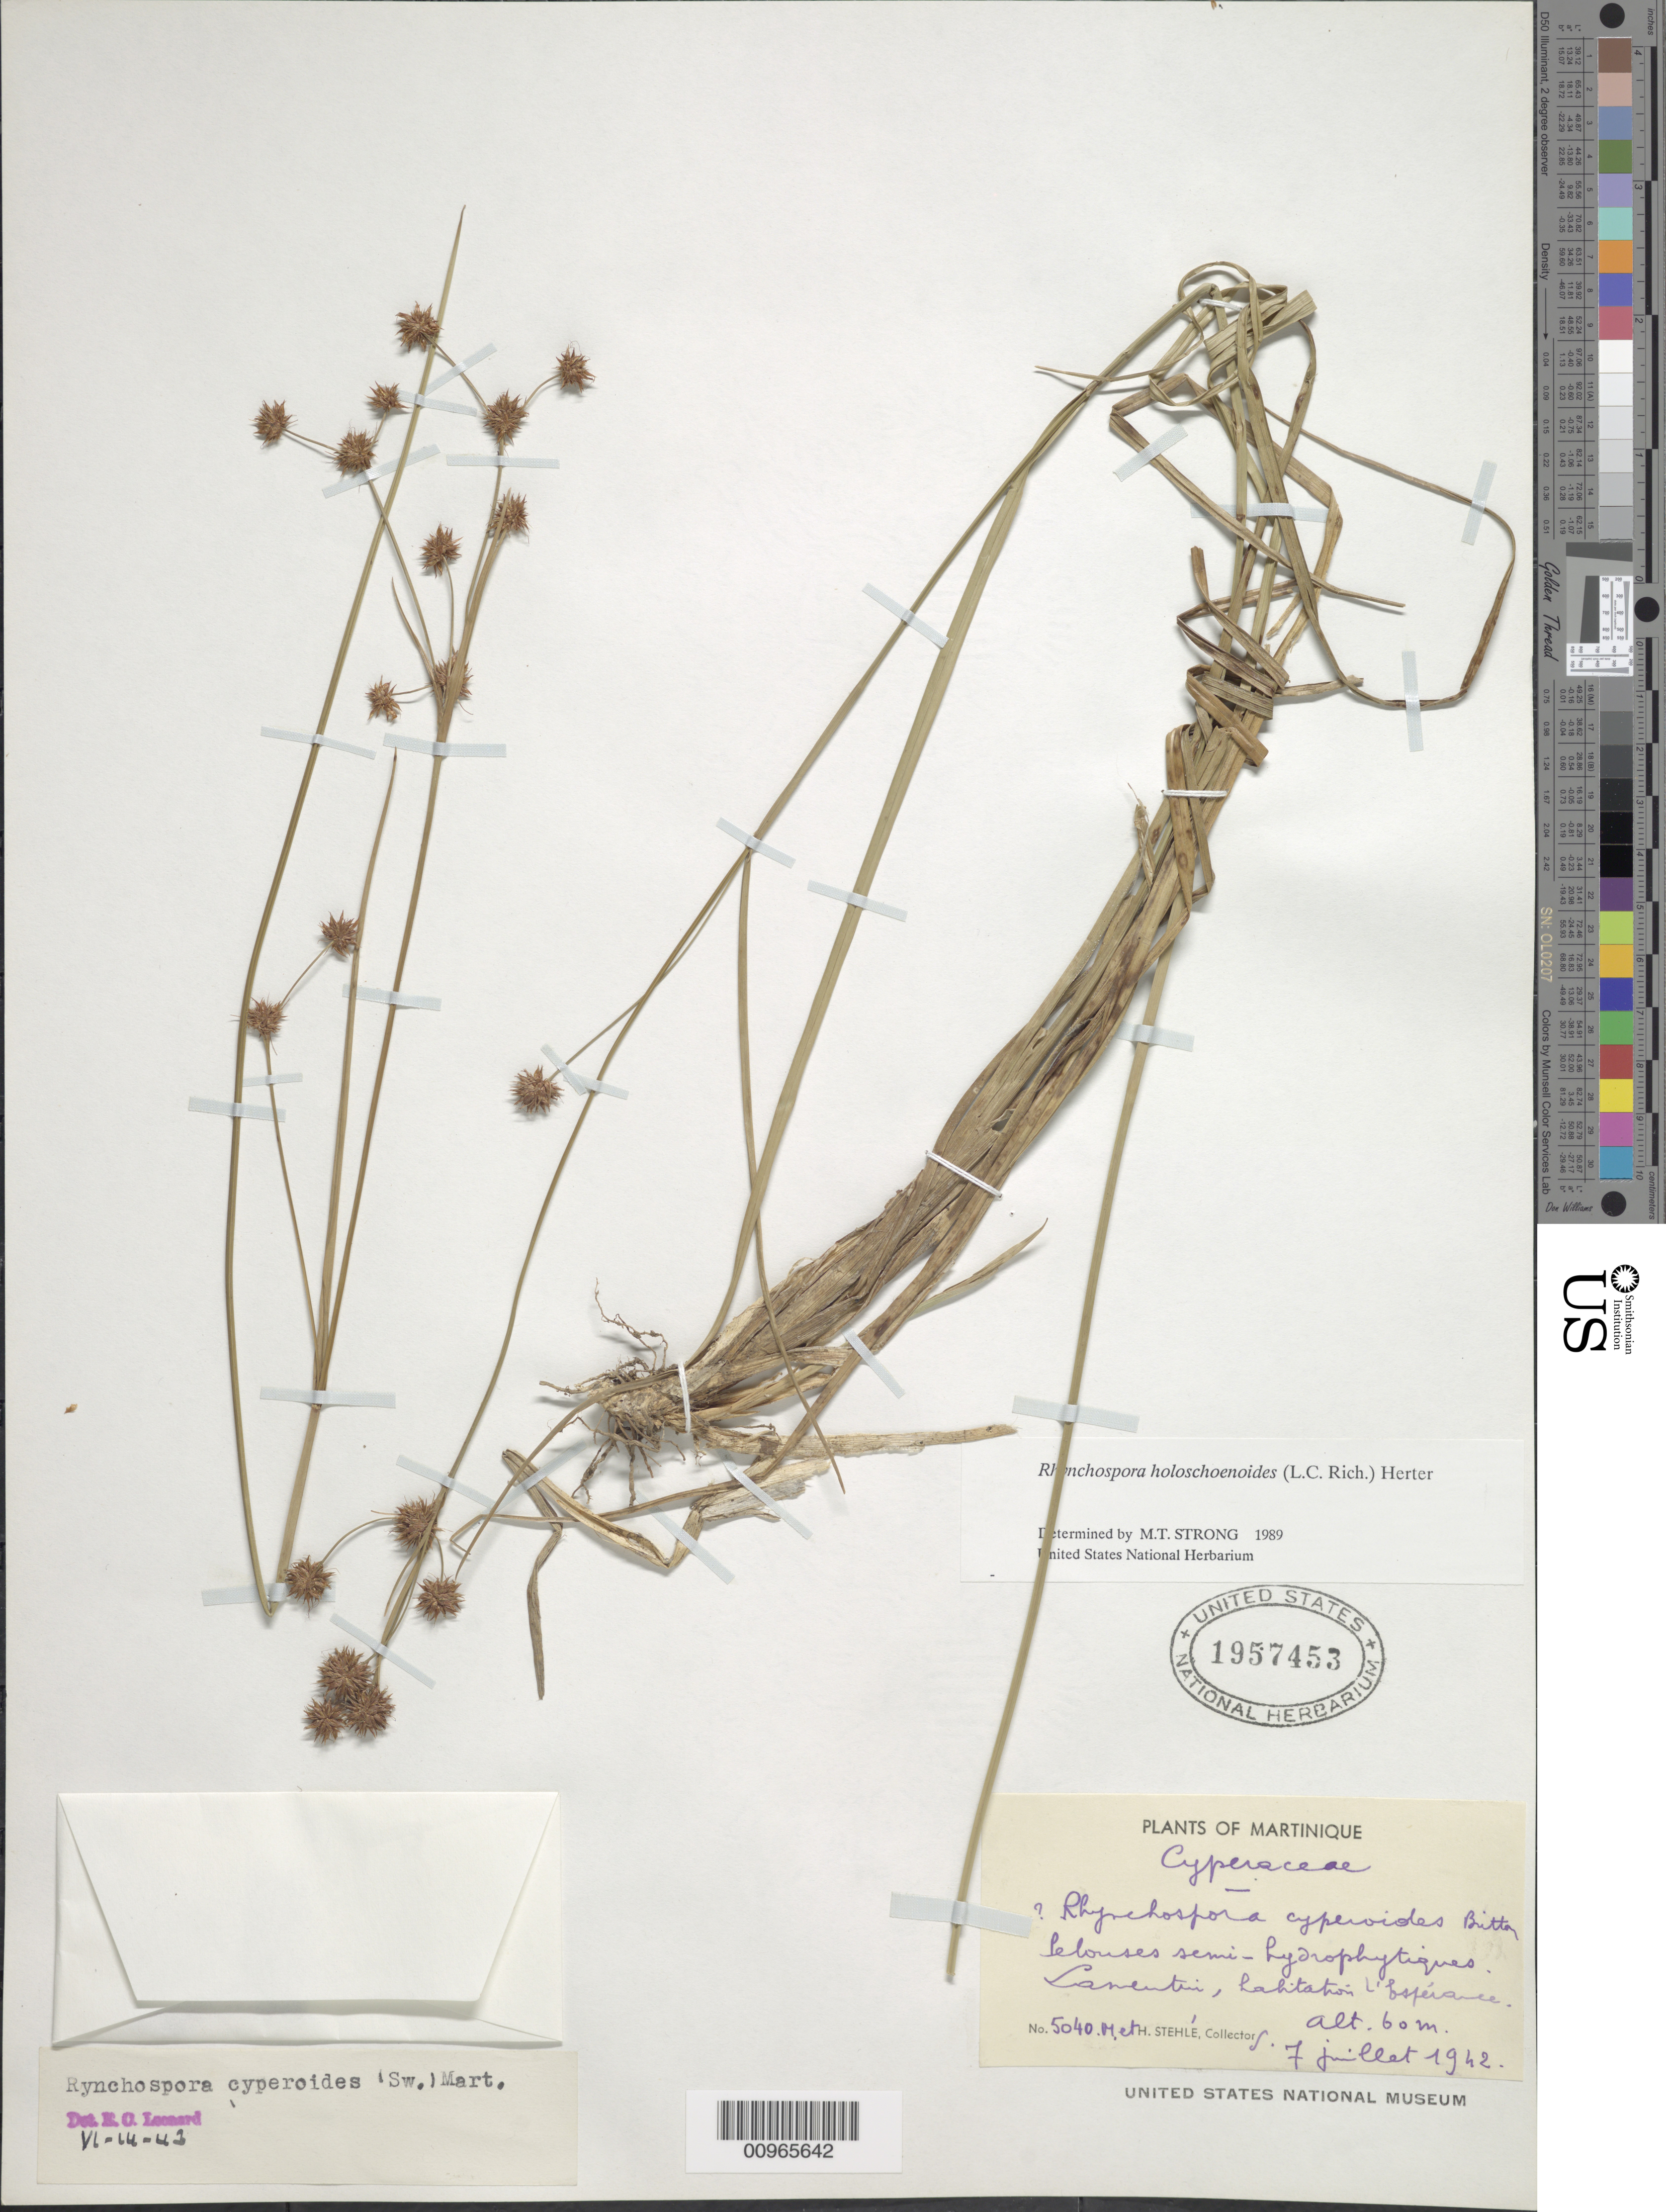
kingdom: Plantae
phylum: Tracheophyta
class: Liliopsida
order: Poales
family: Cyperaceae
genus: Rhynchospora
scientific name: Rhynchospora holoschoenoides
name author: (Rich.) Herter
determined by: Strong, M. T., (US), Smithsonian Institution - National Museum of Natural History (UNITED STATES)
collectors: H. Stehlé & M. Stehlé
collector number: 5040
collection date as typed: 07 Jul 1942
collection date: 1942-07-07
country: Martinique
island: Martinique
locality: Lamentin, habitation " L'Esférance"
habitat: Pelouses semi-hydrophytiques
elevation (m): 60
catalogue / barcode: US 1957453